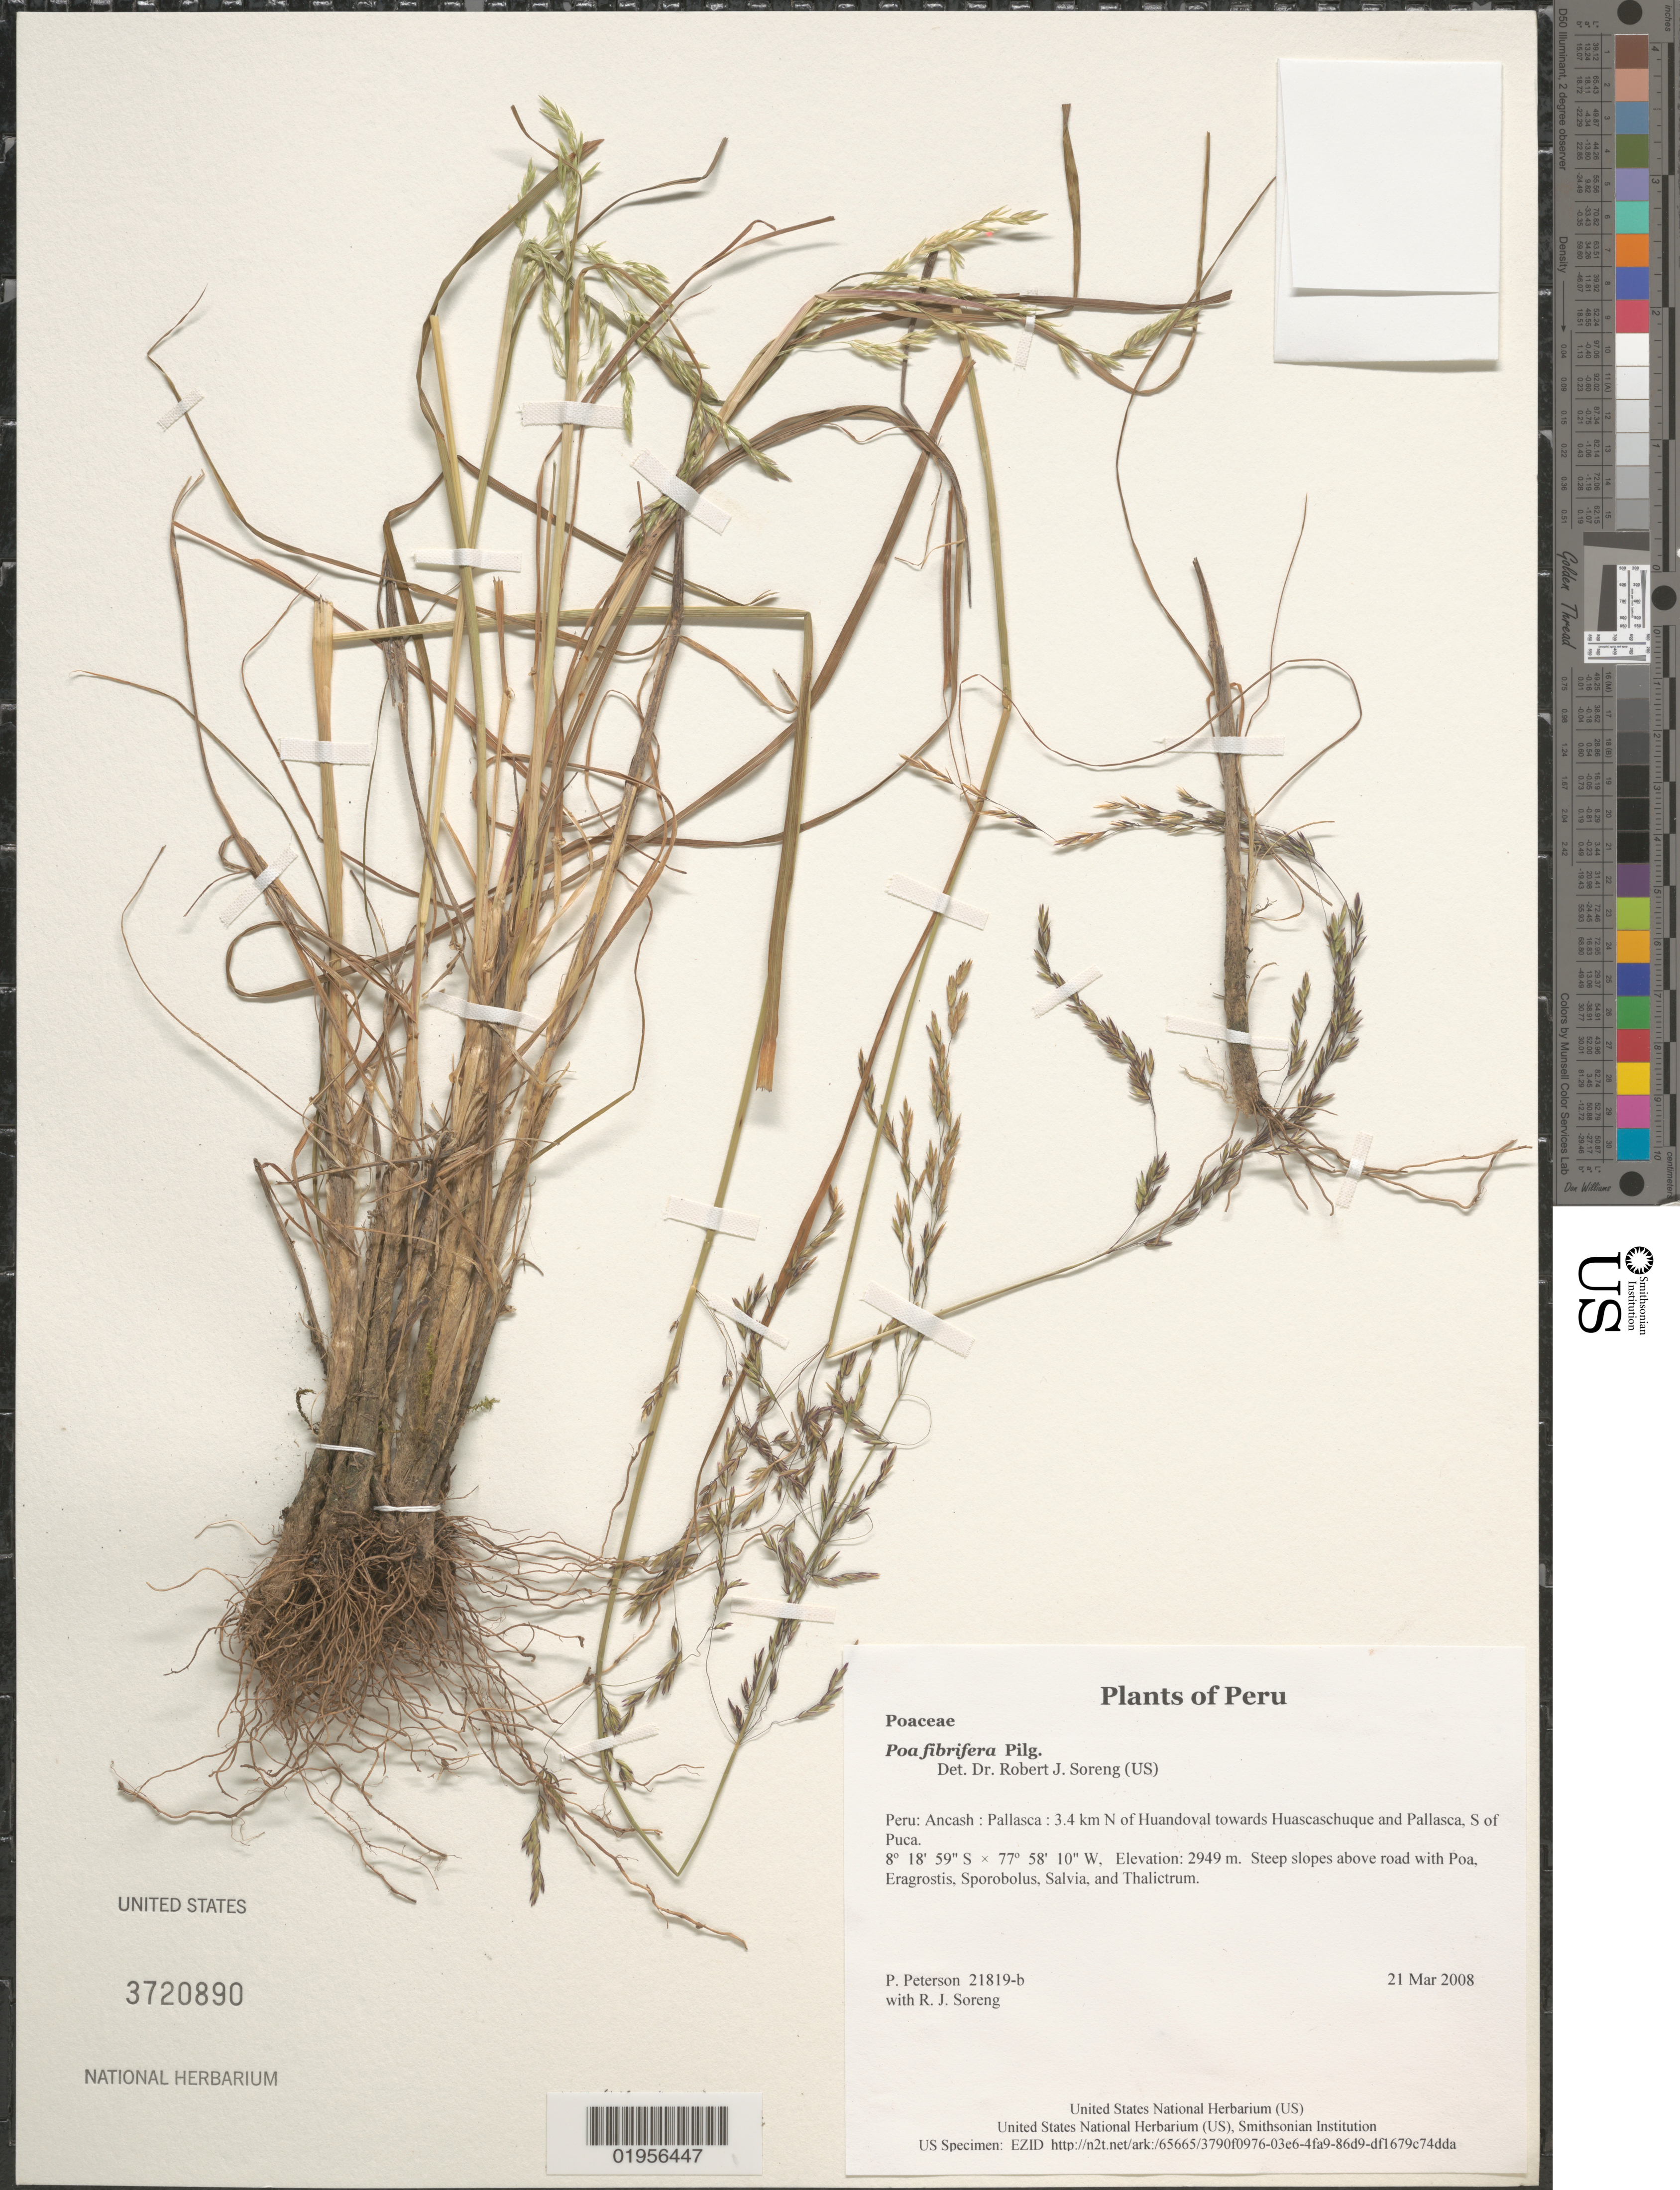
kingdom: Plantae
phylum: Tracheophyta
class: Liliopsida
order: Poales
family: Poaceae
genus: Poa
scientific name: Poa fibrifera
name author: Pilg.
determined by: Soreng, Robert J., Research Associate (BOT), Smithsonian Institution - National Museum of Natural History (UNITED STATES)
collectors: P. M. Peterson & R. J. Soreng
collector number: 21819-b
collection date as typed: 21 Mar 2008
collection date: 2008-03-21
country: Peru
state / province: Ancash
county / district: Pallasca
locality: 3.4 km N of Huandoval towards Huascaschuque and Pallasca, S of Puca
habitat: Steep slopes above road with Poa, Eragrostis, Sporobolus, Salvia, and Thalictrum.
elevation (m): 2949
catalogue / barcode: US 3720890